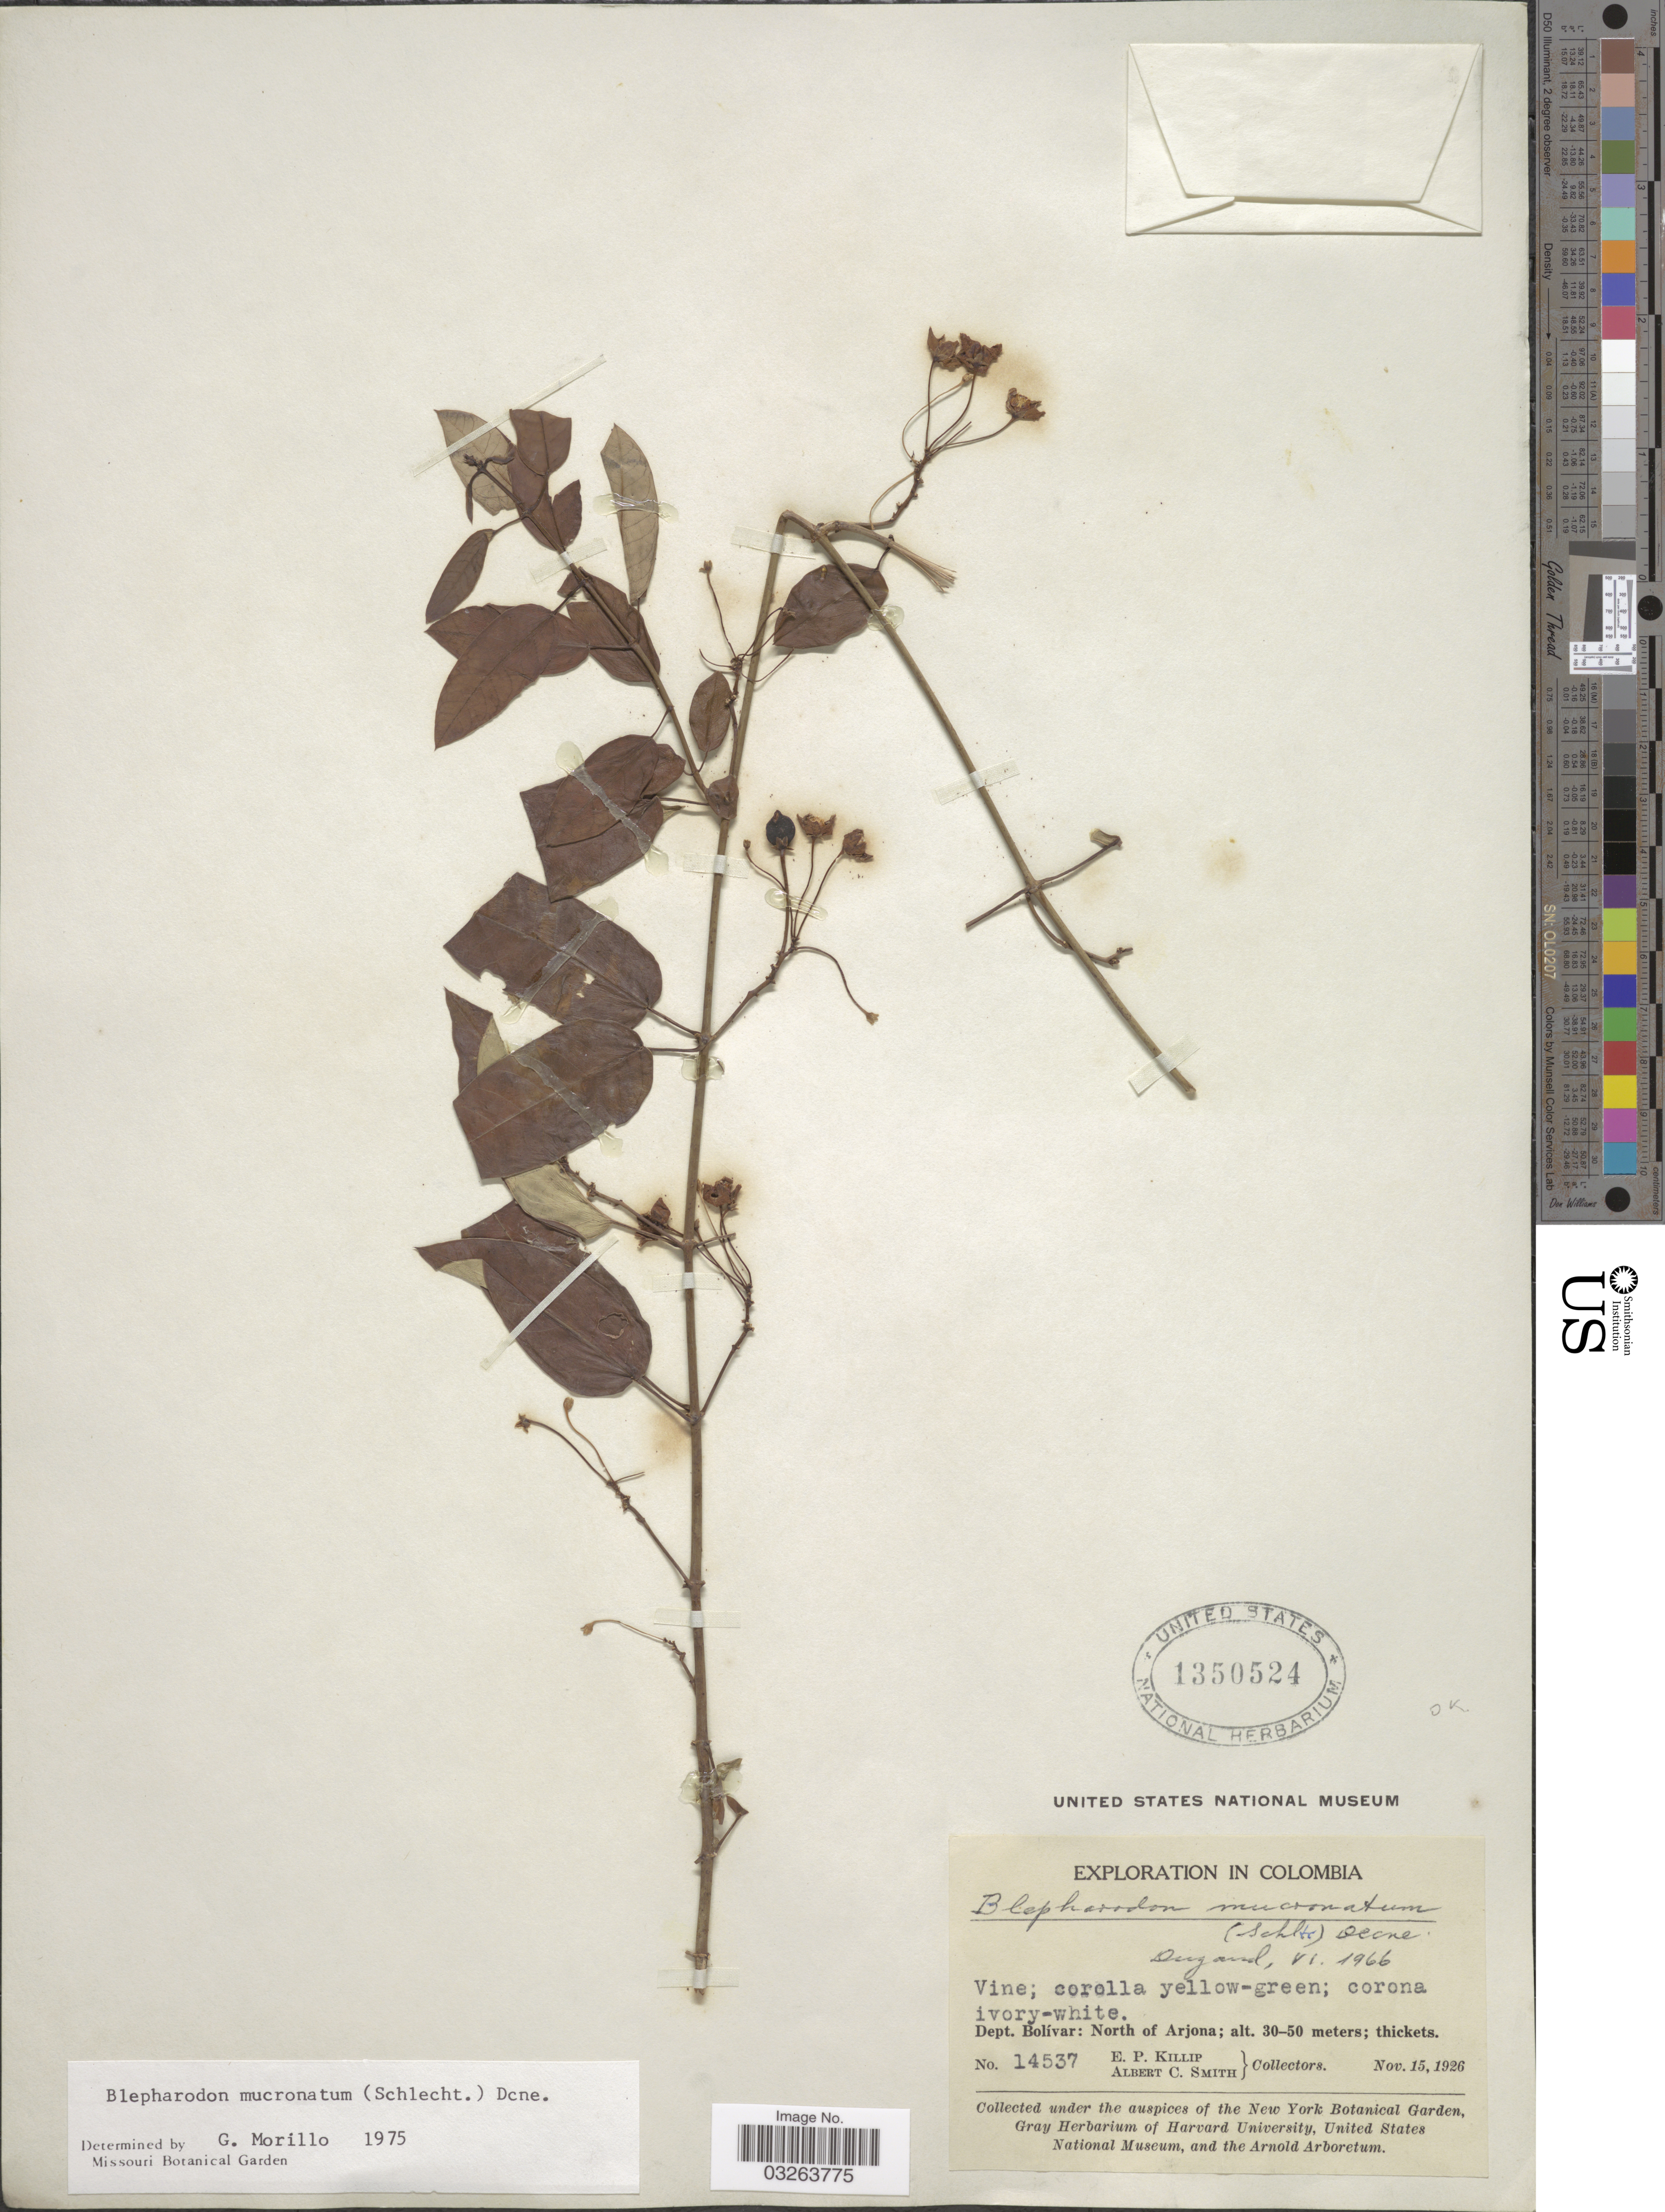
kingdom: Plantae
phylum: Tracheophyta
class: Magnoliopsida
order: Gentianales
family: Apocynaceae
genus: Blepharodon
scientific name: Blepharodon mucronatum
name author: (Schltdl.) Decne.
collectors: E. P. Killip & A. C. Smith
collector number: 14537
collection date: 1926-11-15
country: Colombia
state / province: Bolívar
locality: Dept. Bolívar: North of Arjona.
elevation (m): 30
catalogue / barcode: US 1350524